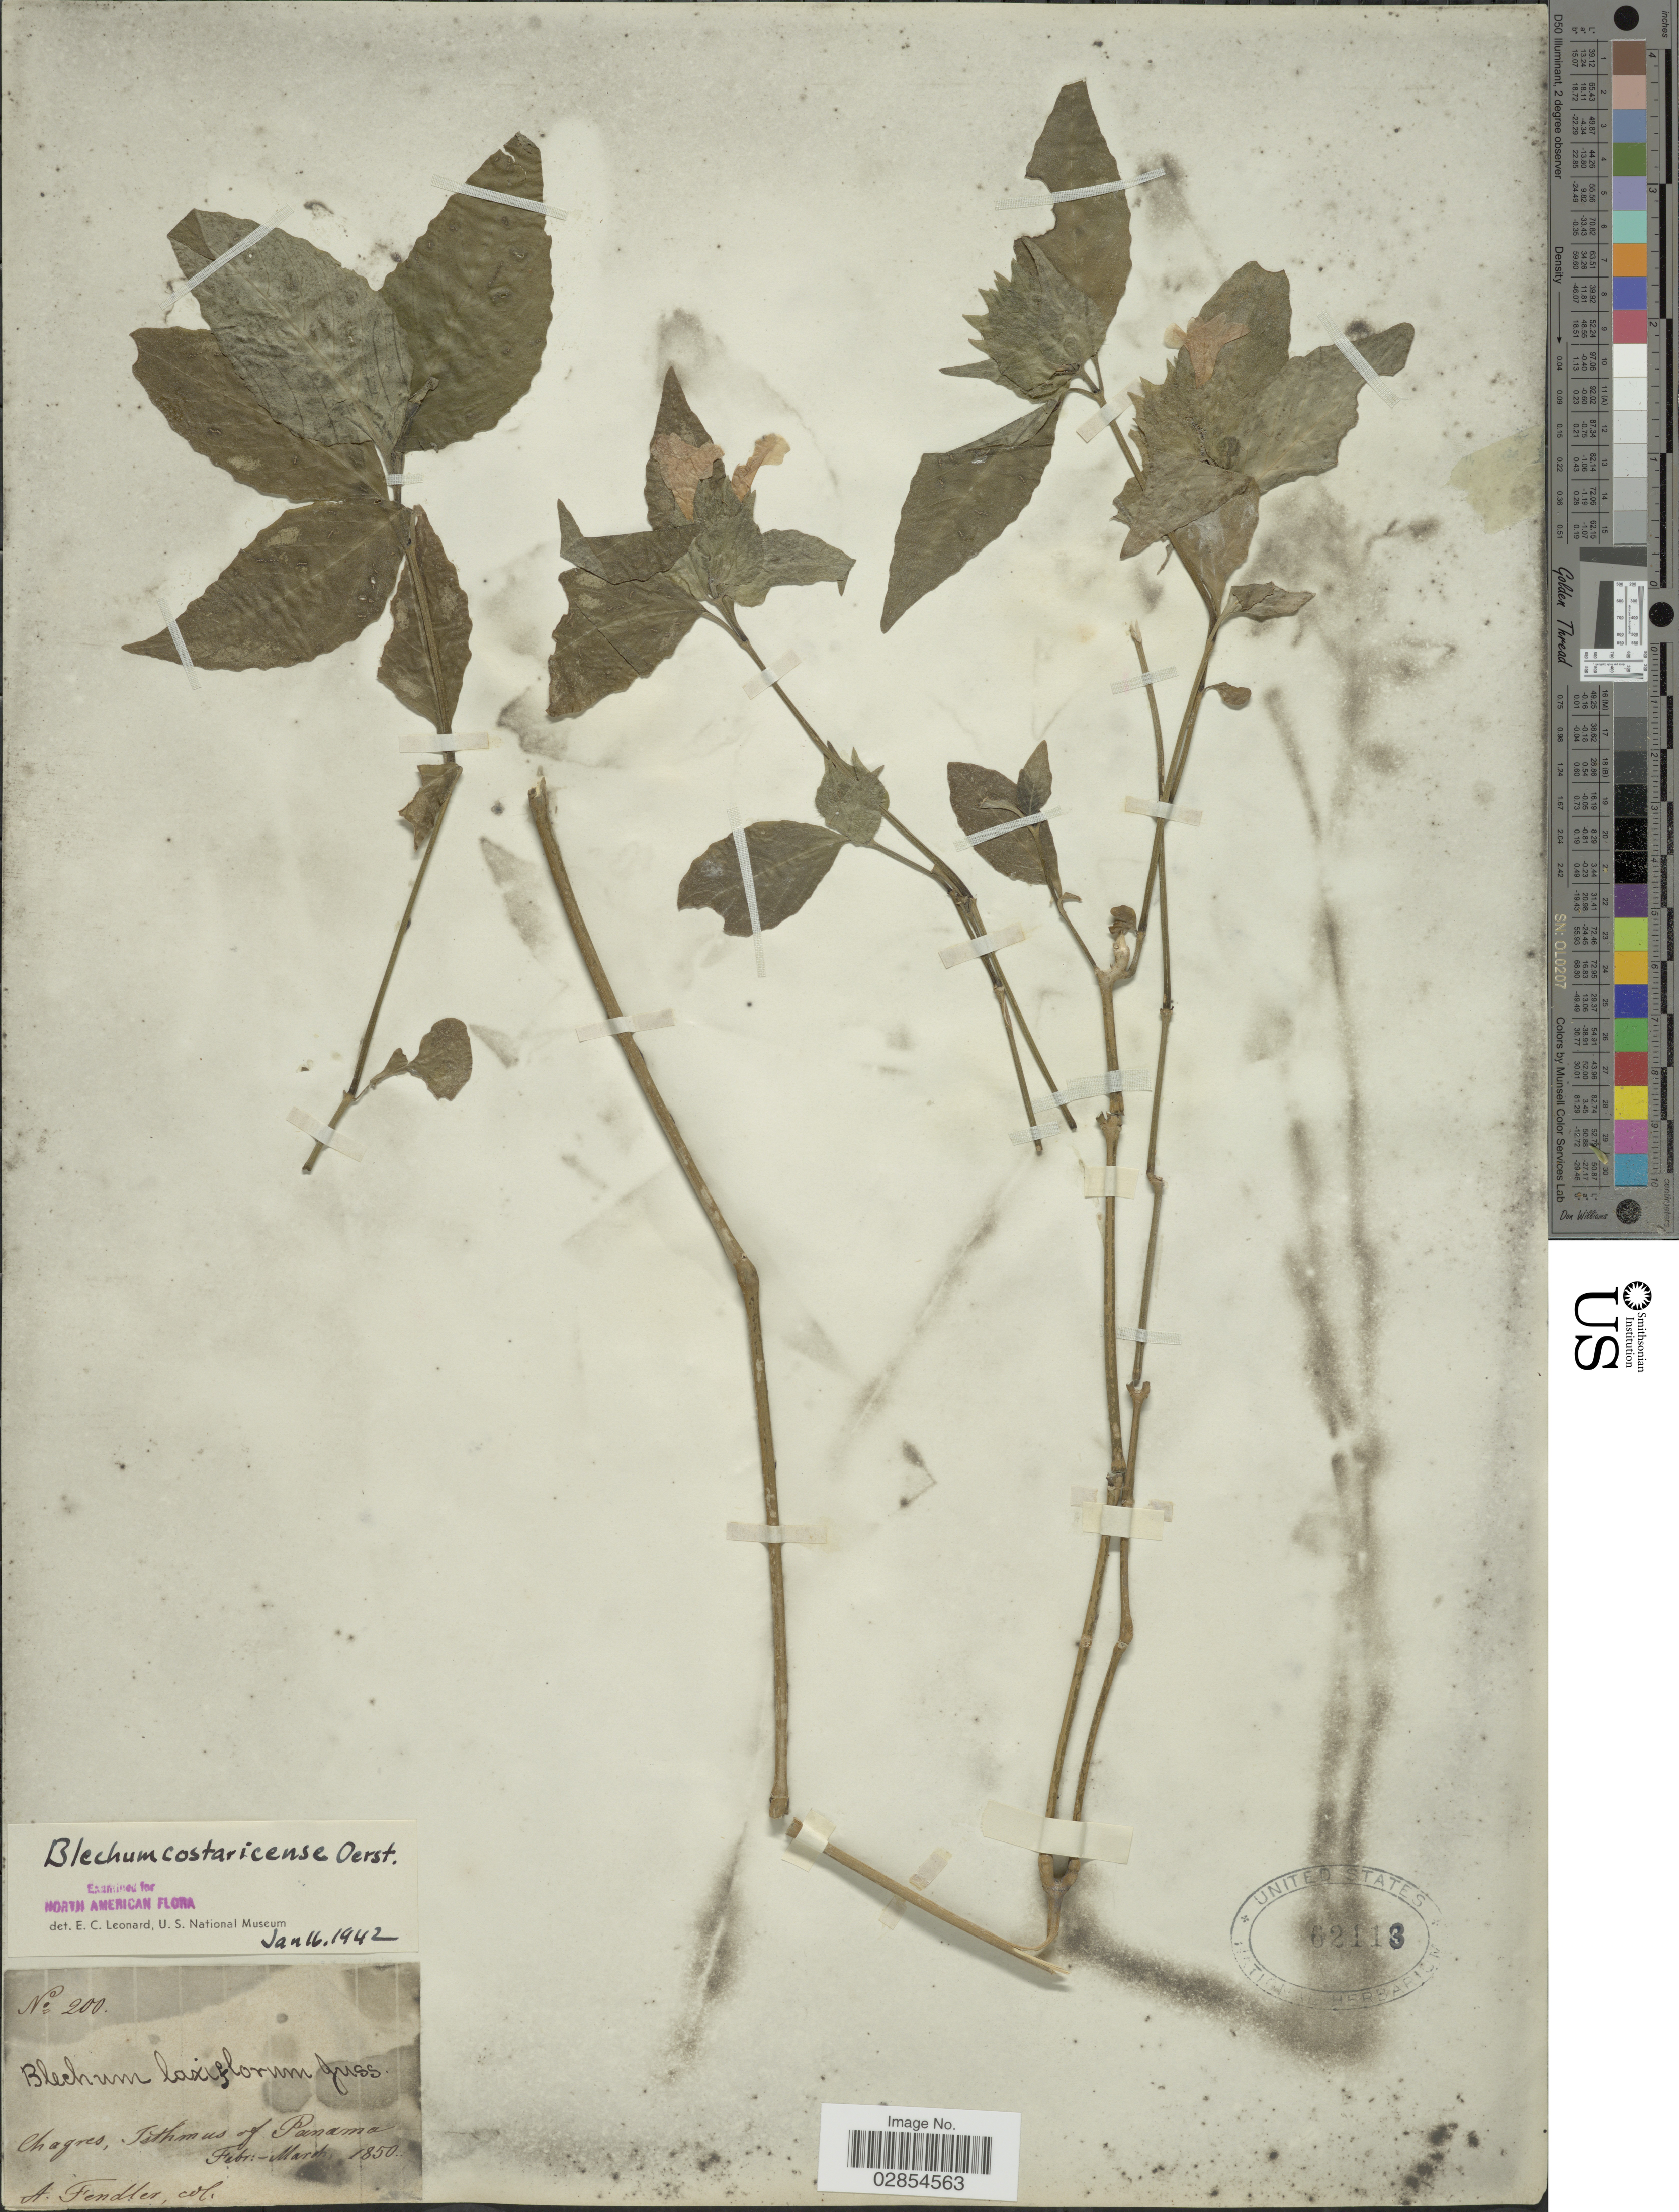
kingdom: Plantae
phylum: Tracheophyta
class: Magnoliopsida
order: Lamiales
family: Acanthaceae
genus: Blechum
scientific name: Blechum costaricense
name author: Oerst.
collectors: A. Fendler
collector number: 200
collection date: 1850-02/1850-03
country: Panama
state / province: Panamá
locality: Chagres; Isthmus of Panama.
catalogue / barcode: US 62113